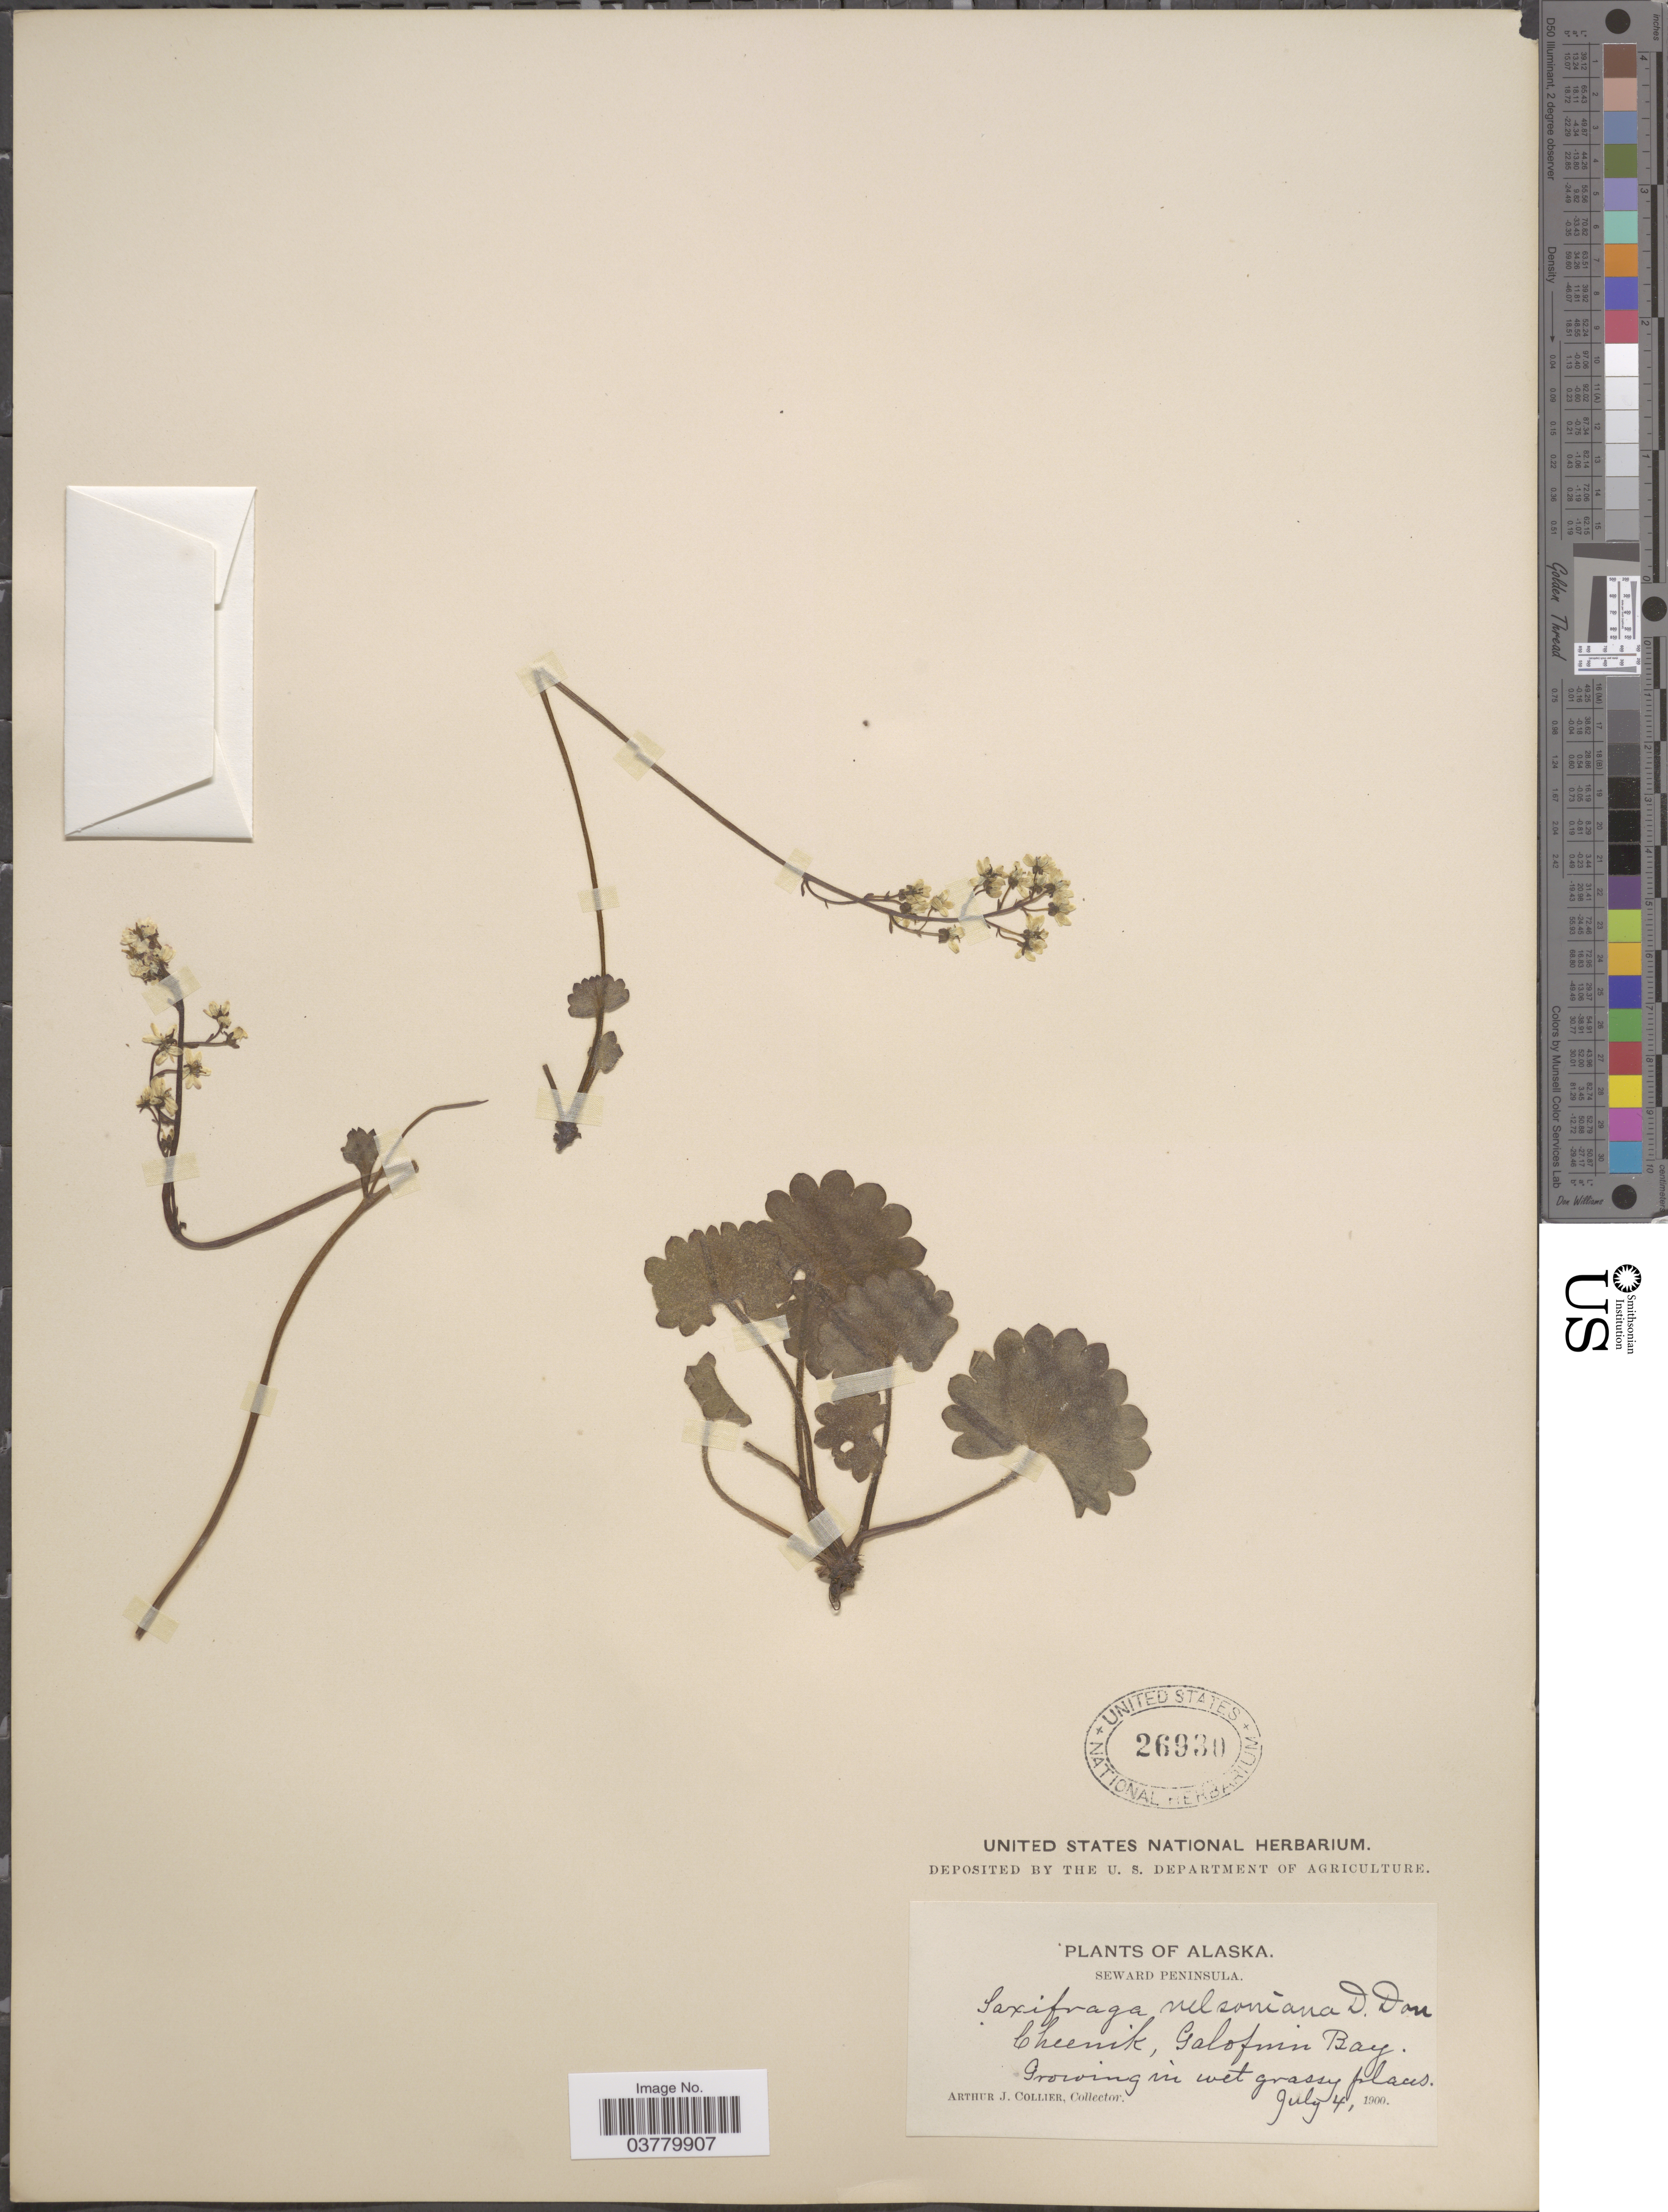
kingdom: Plantae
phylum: Tracheophyta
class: Magnoliopsida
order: Saxifragales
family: Saxifragaceae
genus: Micranthes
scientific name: Micranthes nelsoniana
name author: (D. Don) Small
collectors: A. Collier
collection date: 1900-07-04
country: United States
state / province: Alaska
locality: Seward Peninsula. Cheenik, Galofnin Bay.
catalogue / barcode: US 26930